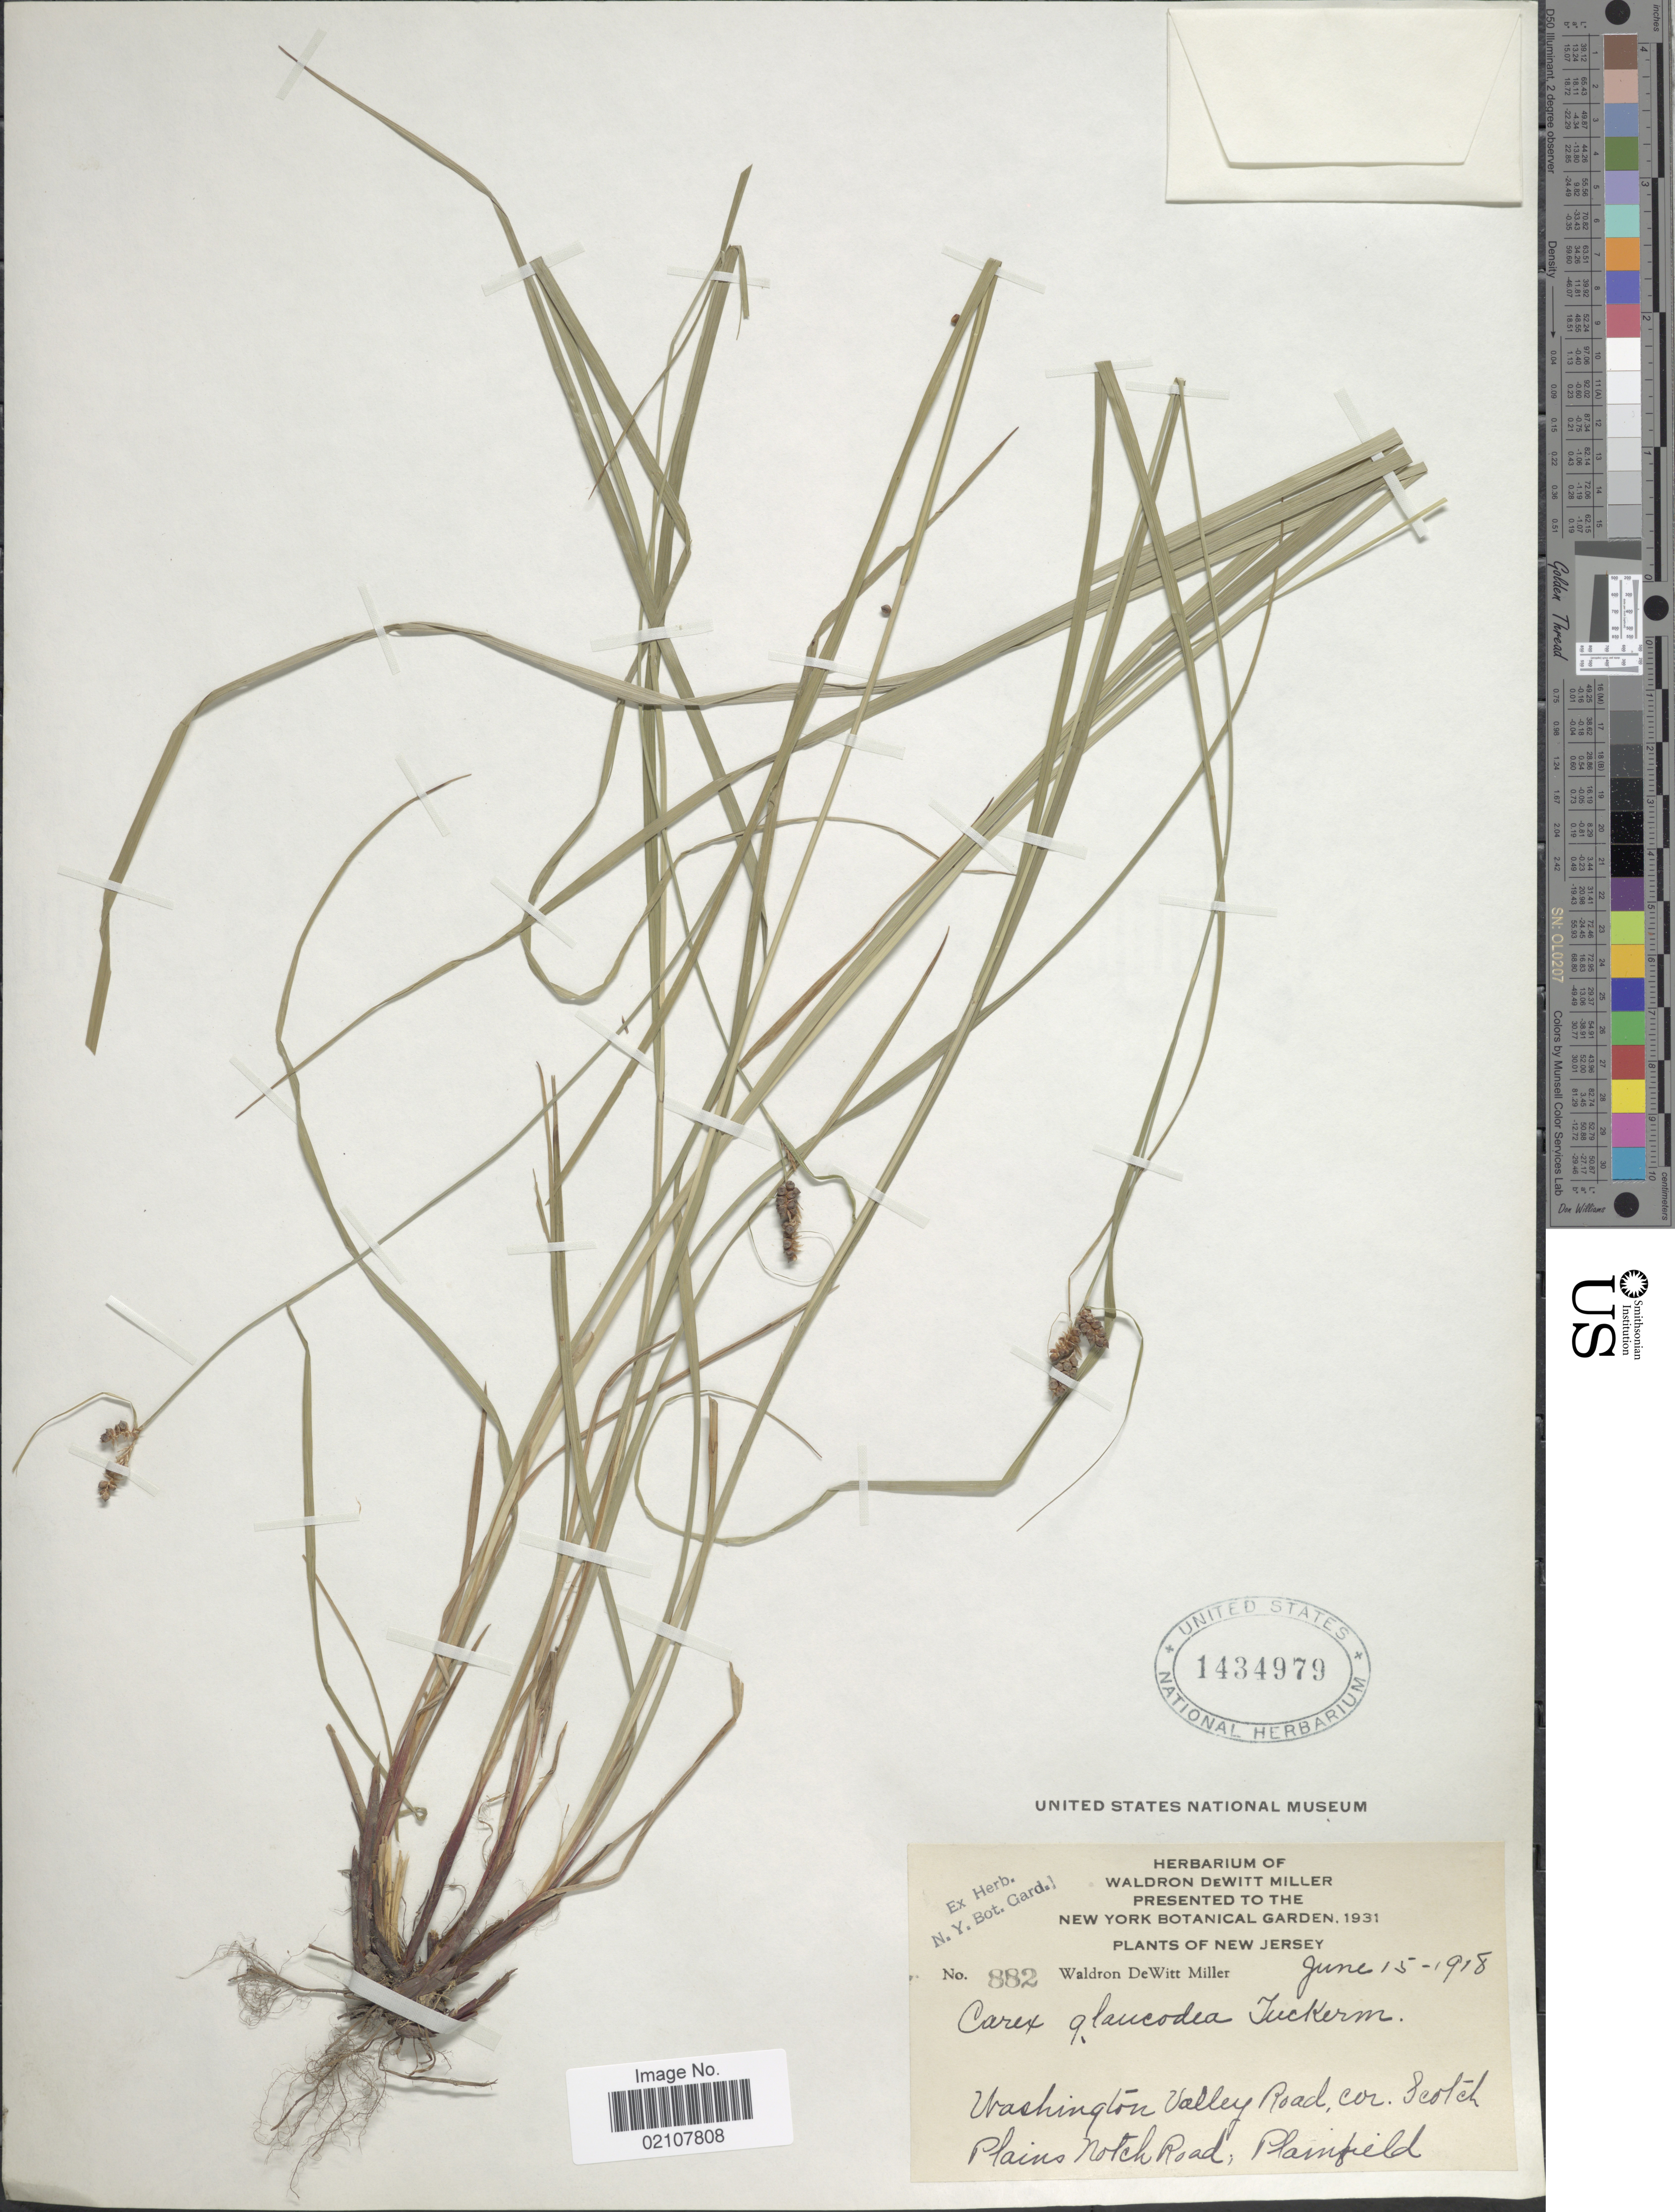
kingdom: Plantae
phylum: Tracheophyta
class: Liliopsida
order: Poales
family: Cyperaceae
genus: Carex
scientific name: Carex caroliniana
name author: Schwein.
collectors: W. De Witt Miller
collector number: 882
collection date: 1918-06-15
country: United States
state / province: New Jersey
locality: Washington Valley Road, cor. Scotch Plains Notch Road; Plainfield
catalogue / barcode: US 1434979